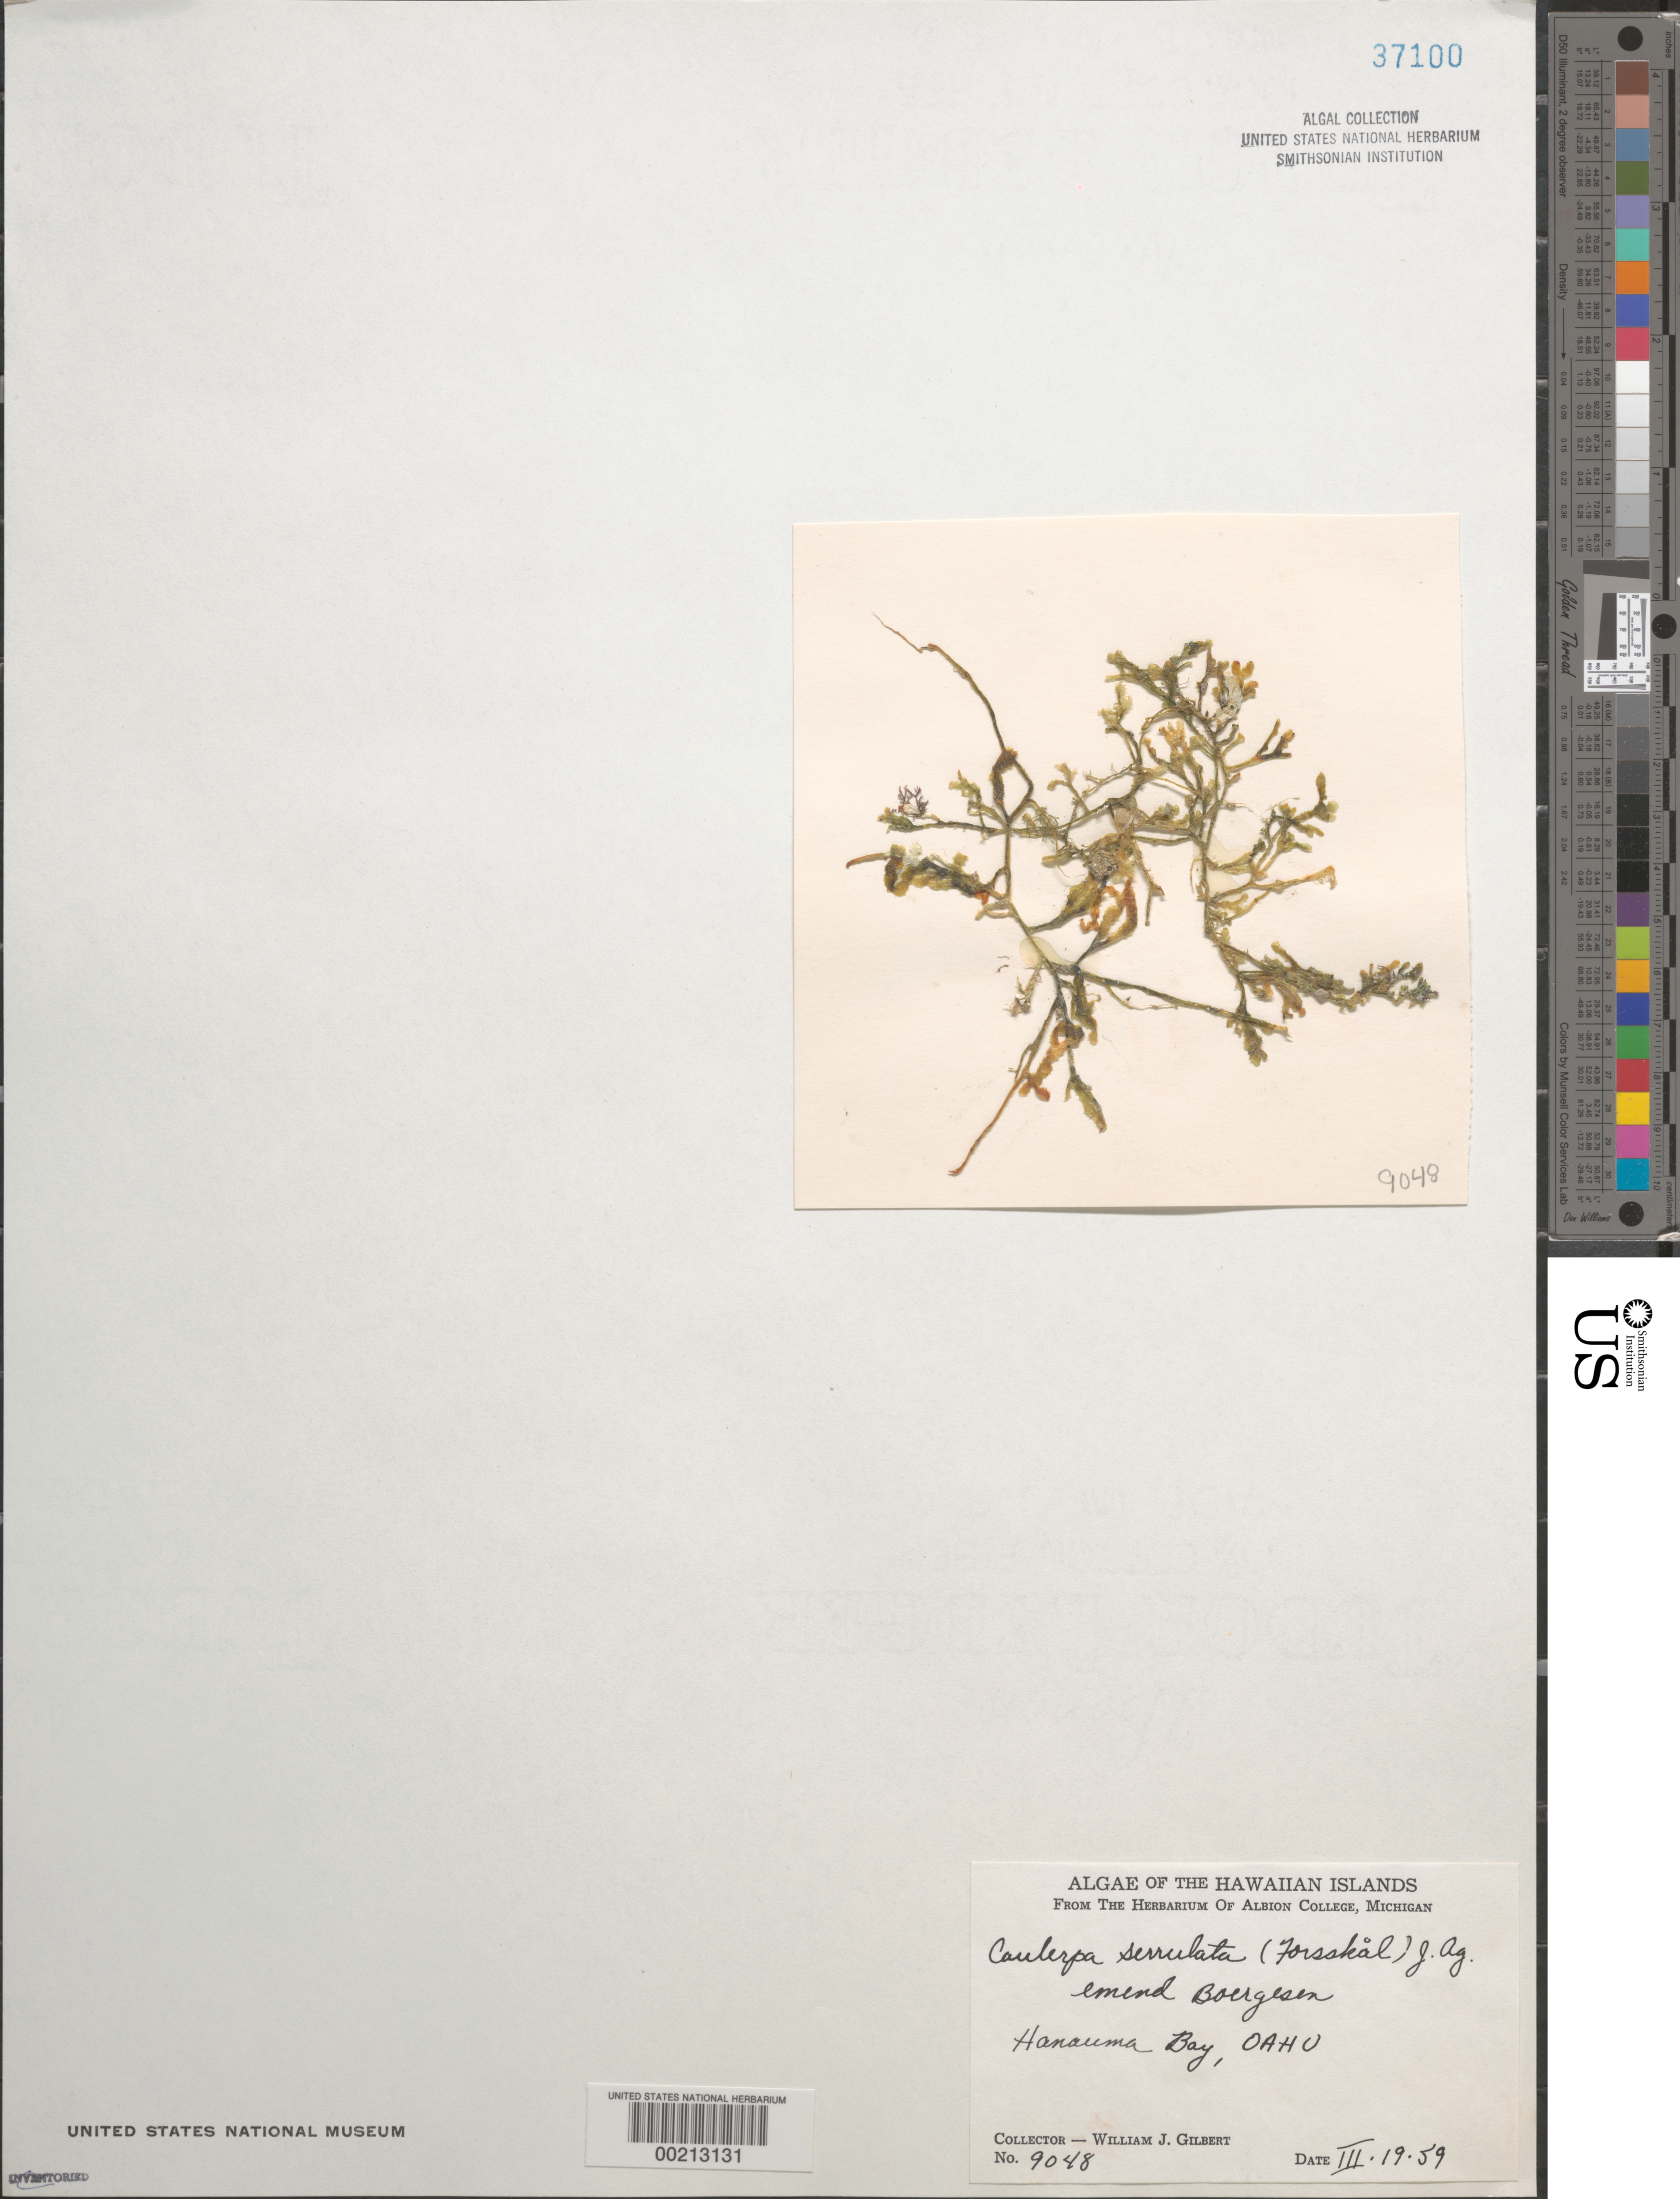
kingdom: Plantae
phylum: Chlorophyta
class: Ulvophyceae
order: Bryopsidales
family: Caulerpaceae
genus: Caulerpa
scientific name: Caulerpa serrulata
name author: (Forssk.) J. Agardh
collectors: W. J. Gilbert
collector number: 9048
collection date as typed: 19 Mar 1959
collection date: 1959-03-19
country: United States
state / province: Hawaii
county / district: Honolulu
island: Oahu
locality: Hanauma Bay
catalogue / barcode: US 37100